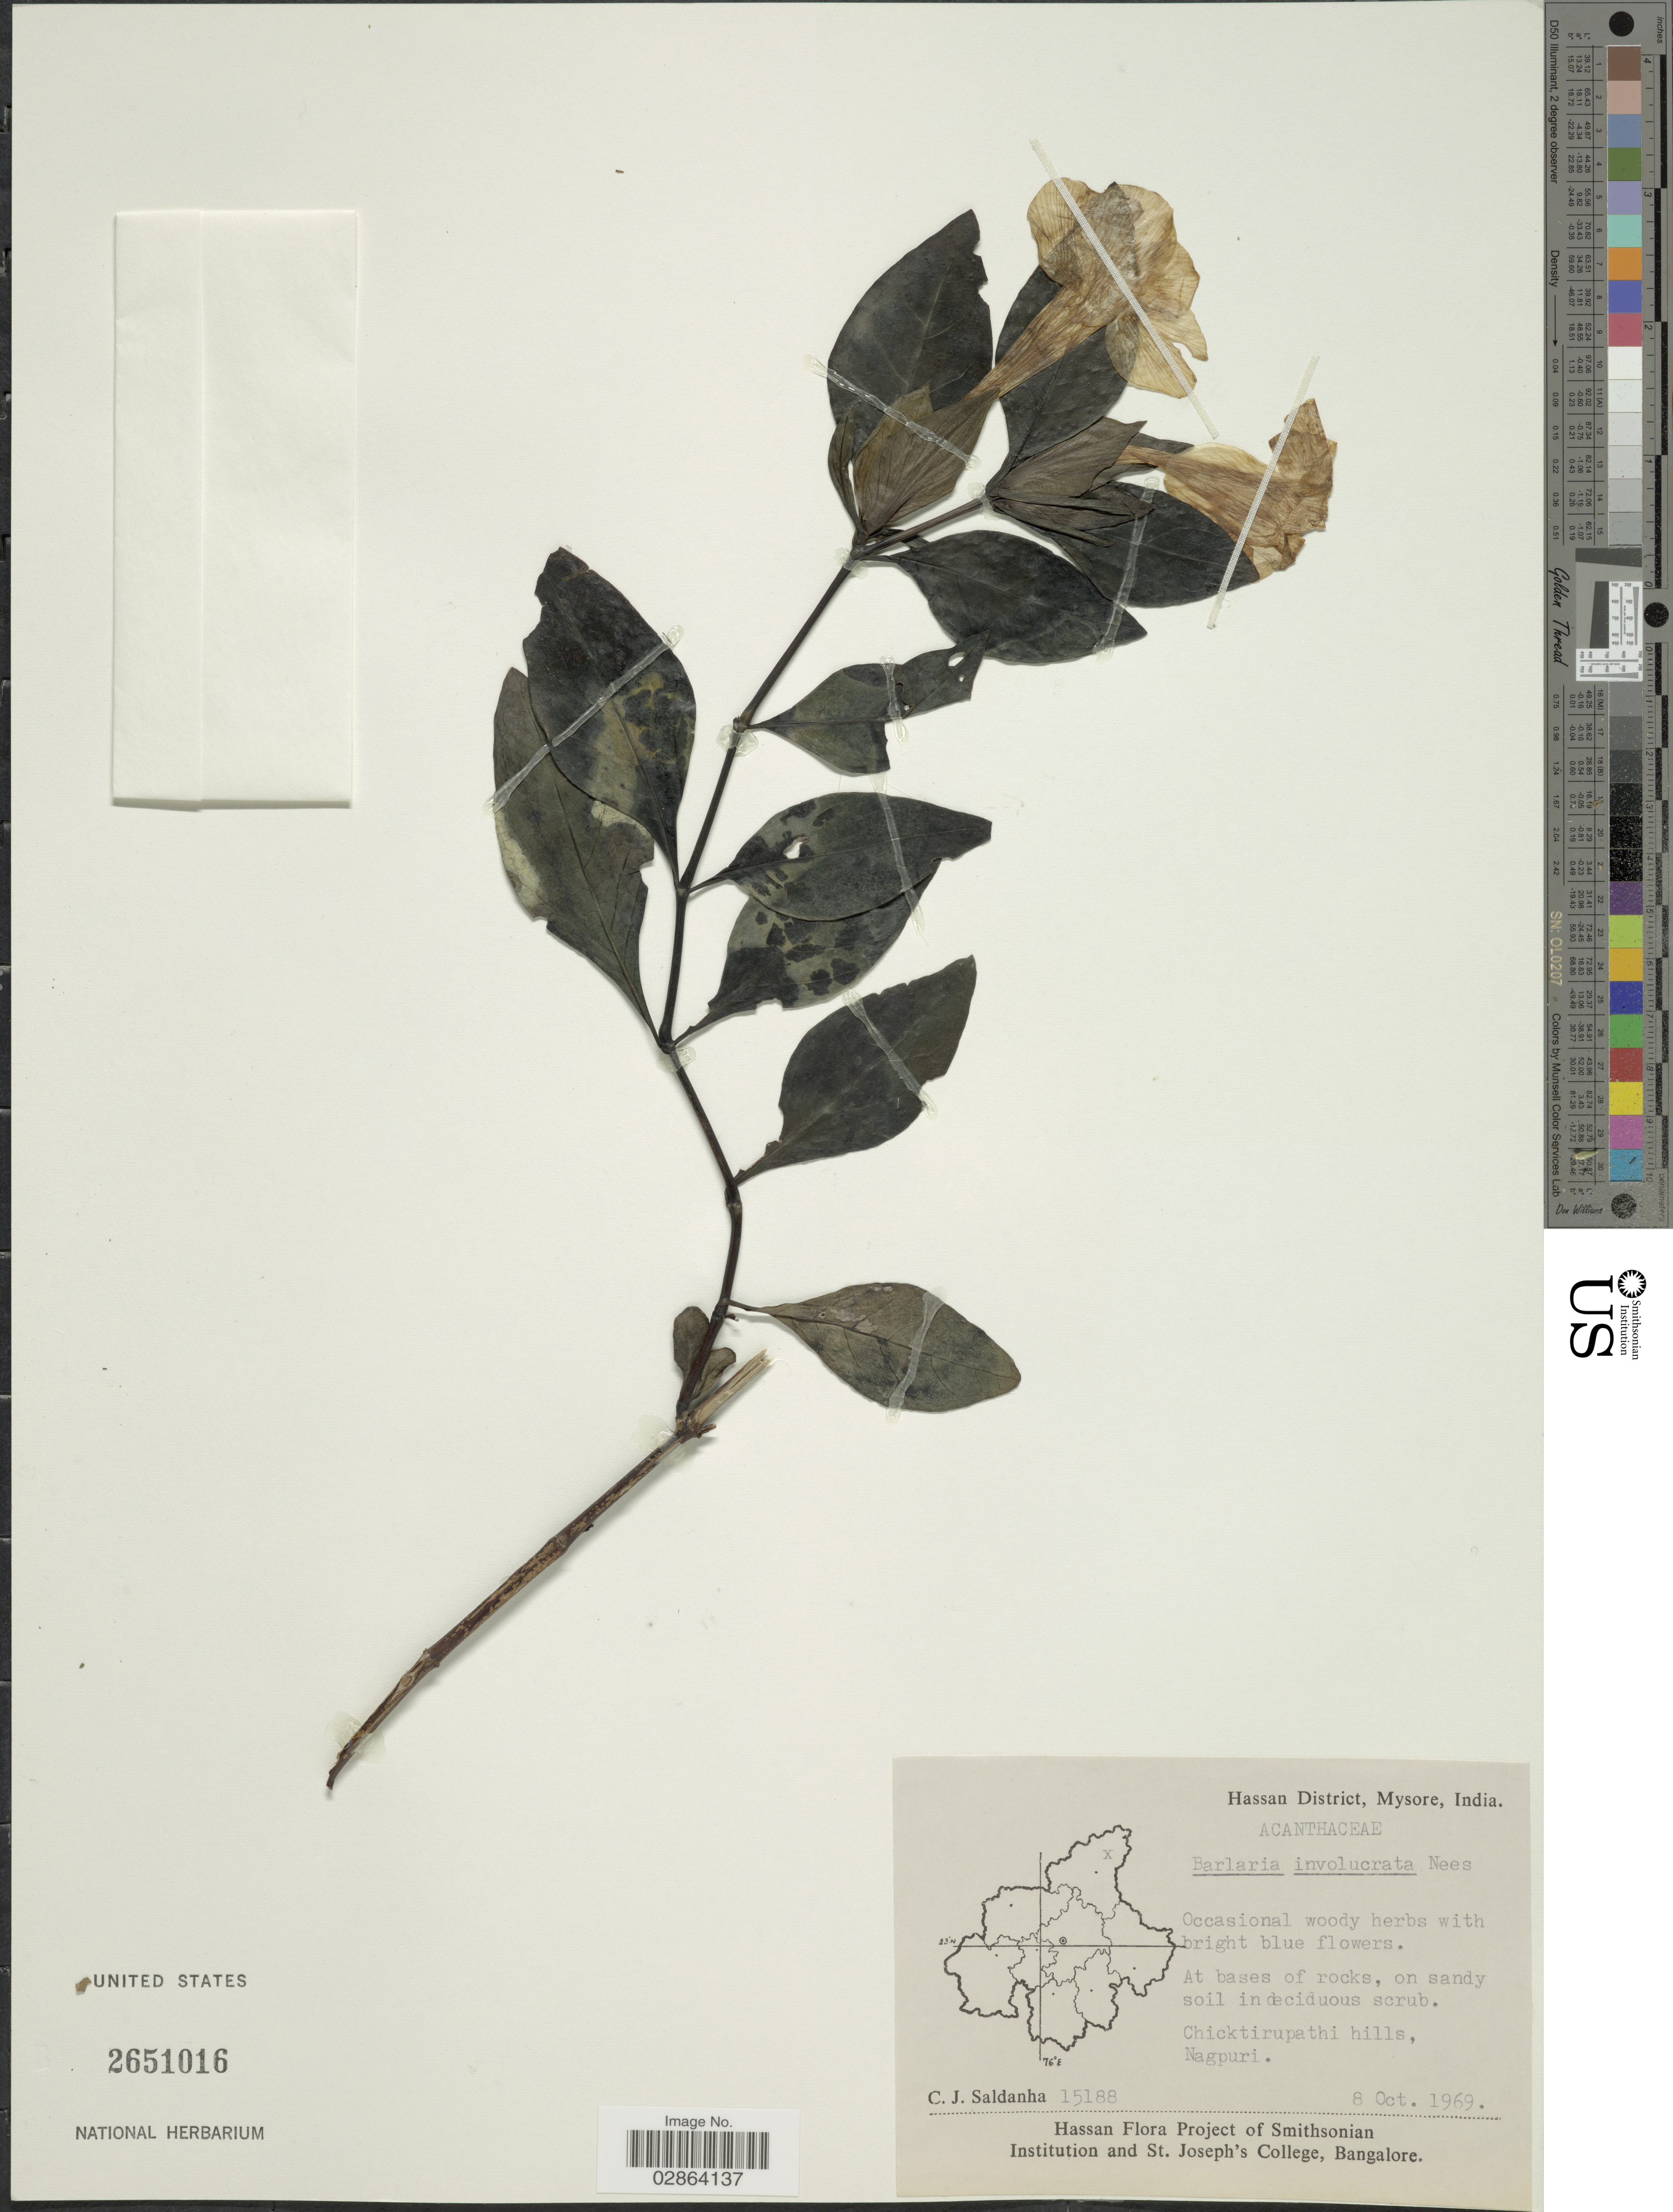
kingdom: Plantae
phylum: Tracheophyta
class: Magnoliopsida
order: Lamiales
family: Acanthaceae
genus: Barleria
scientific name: Barleria involucrata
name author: Nees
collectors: C. J. Saldanha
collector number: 15188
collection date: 1969-10-08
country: India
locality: Hassan District, Mysore, India, Chicktirupathi hills, Nagpuri.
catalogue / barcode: US 2651016